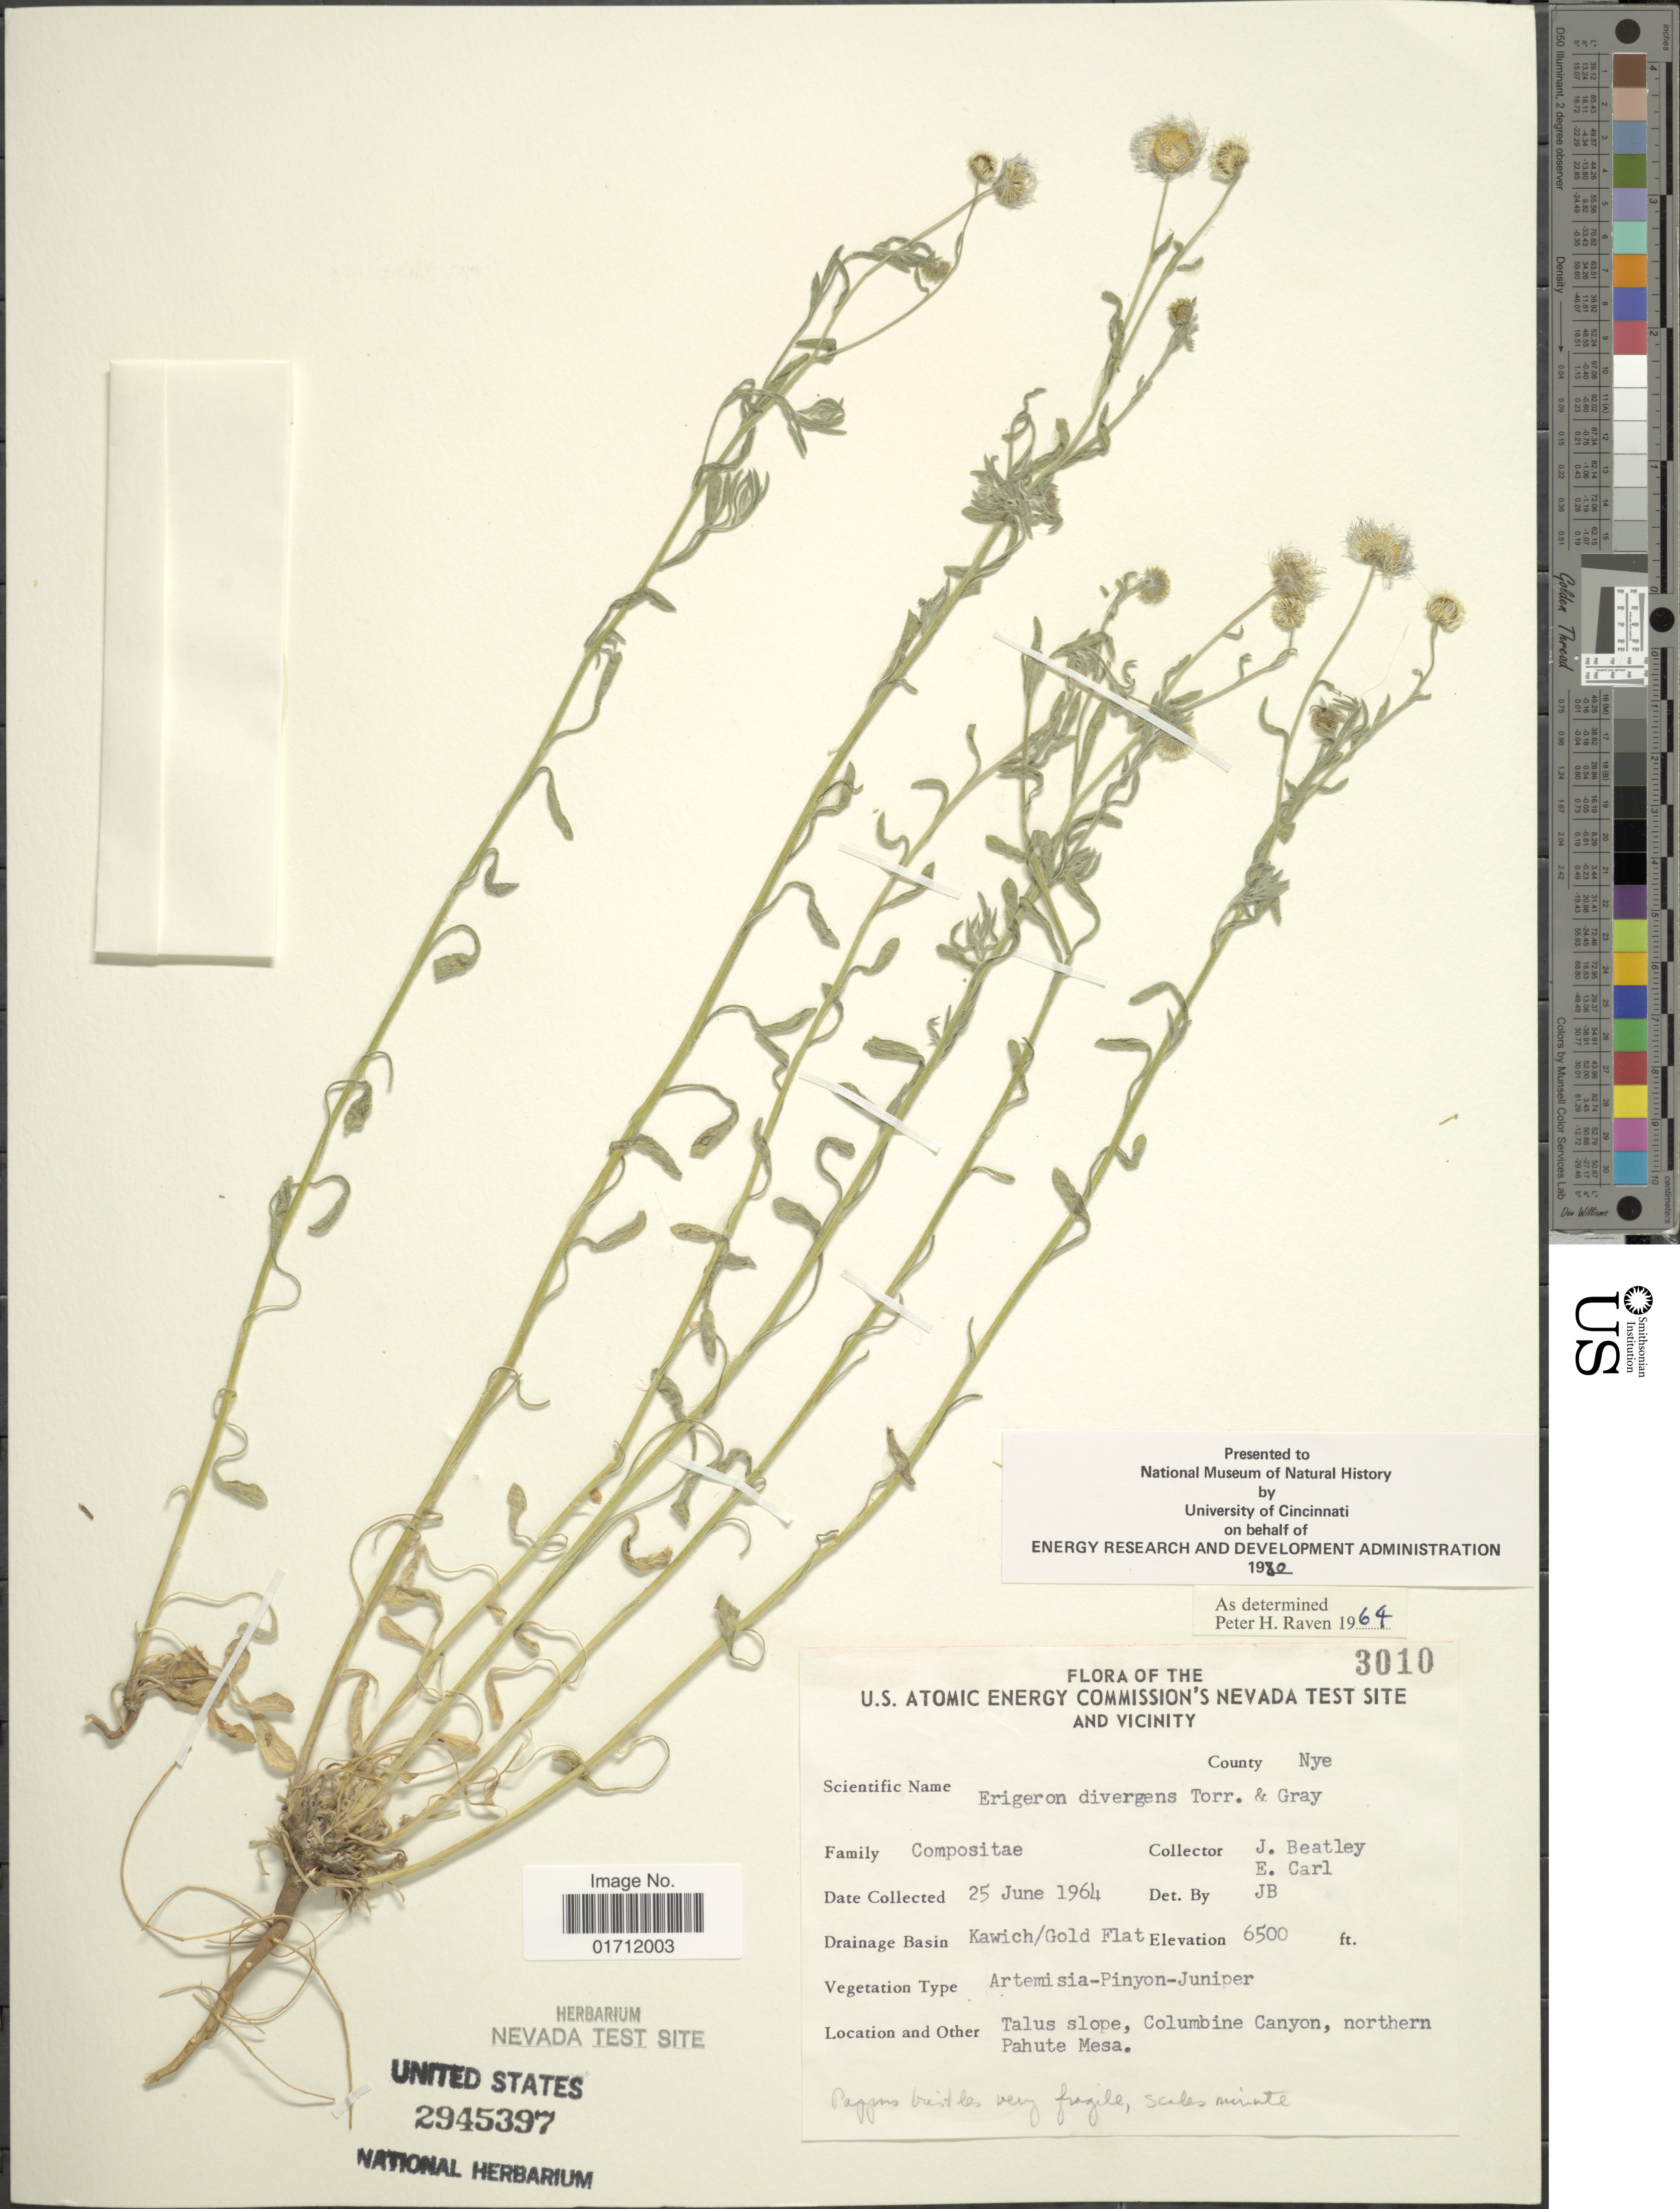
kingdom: Plantae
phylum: Tracheophyta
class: Magnoliopsida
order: Asterales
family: Asteraceae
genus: Erigeron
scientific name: Erigeron divergens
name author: Torr. & A. Gray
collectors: J. C. Beatley & E. Carl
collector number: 3010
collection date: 1964-06-25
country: United States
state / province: Nevada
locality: The U.S. Atomic Energy Commission's Nevada Test Site and Vicinity, County: Nye, Drainage Basin: Kawich/Gold Flat, Talus slope, Columbine Canyon, northern Pahute Mesa.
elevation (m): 1981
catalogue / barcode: US 2945397